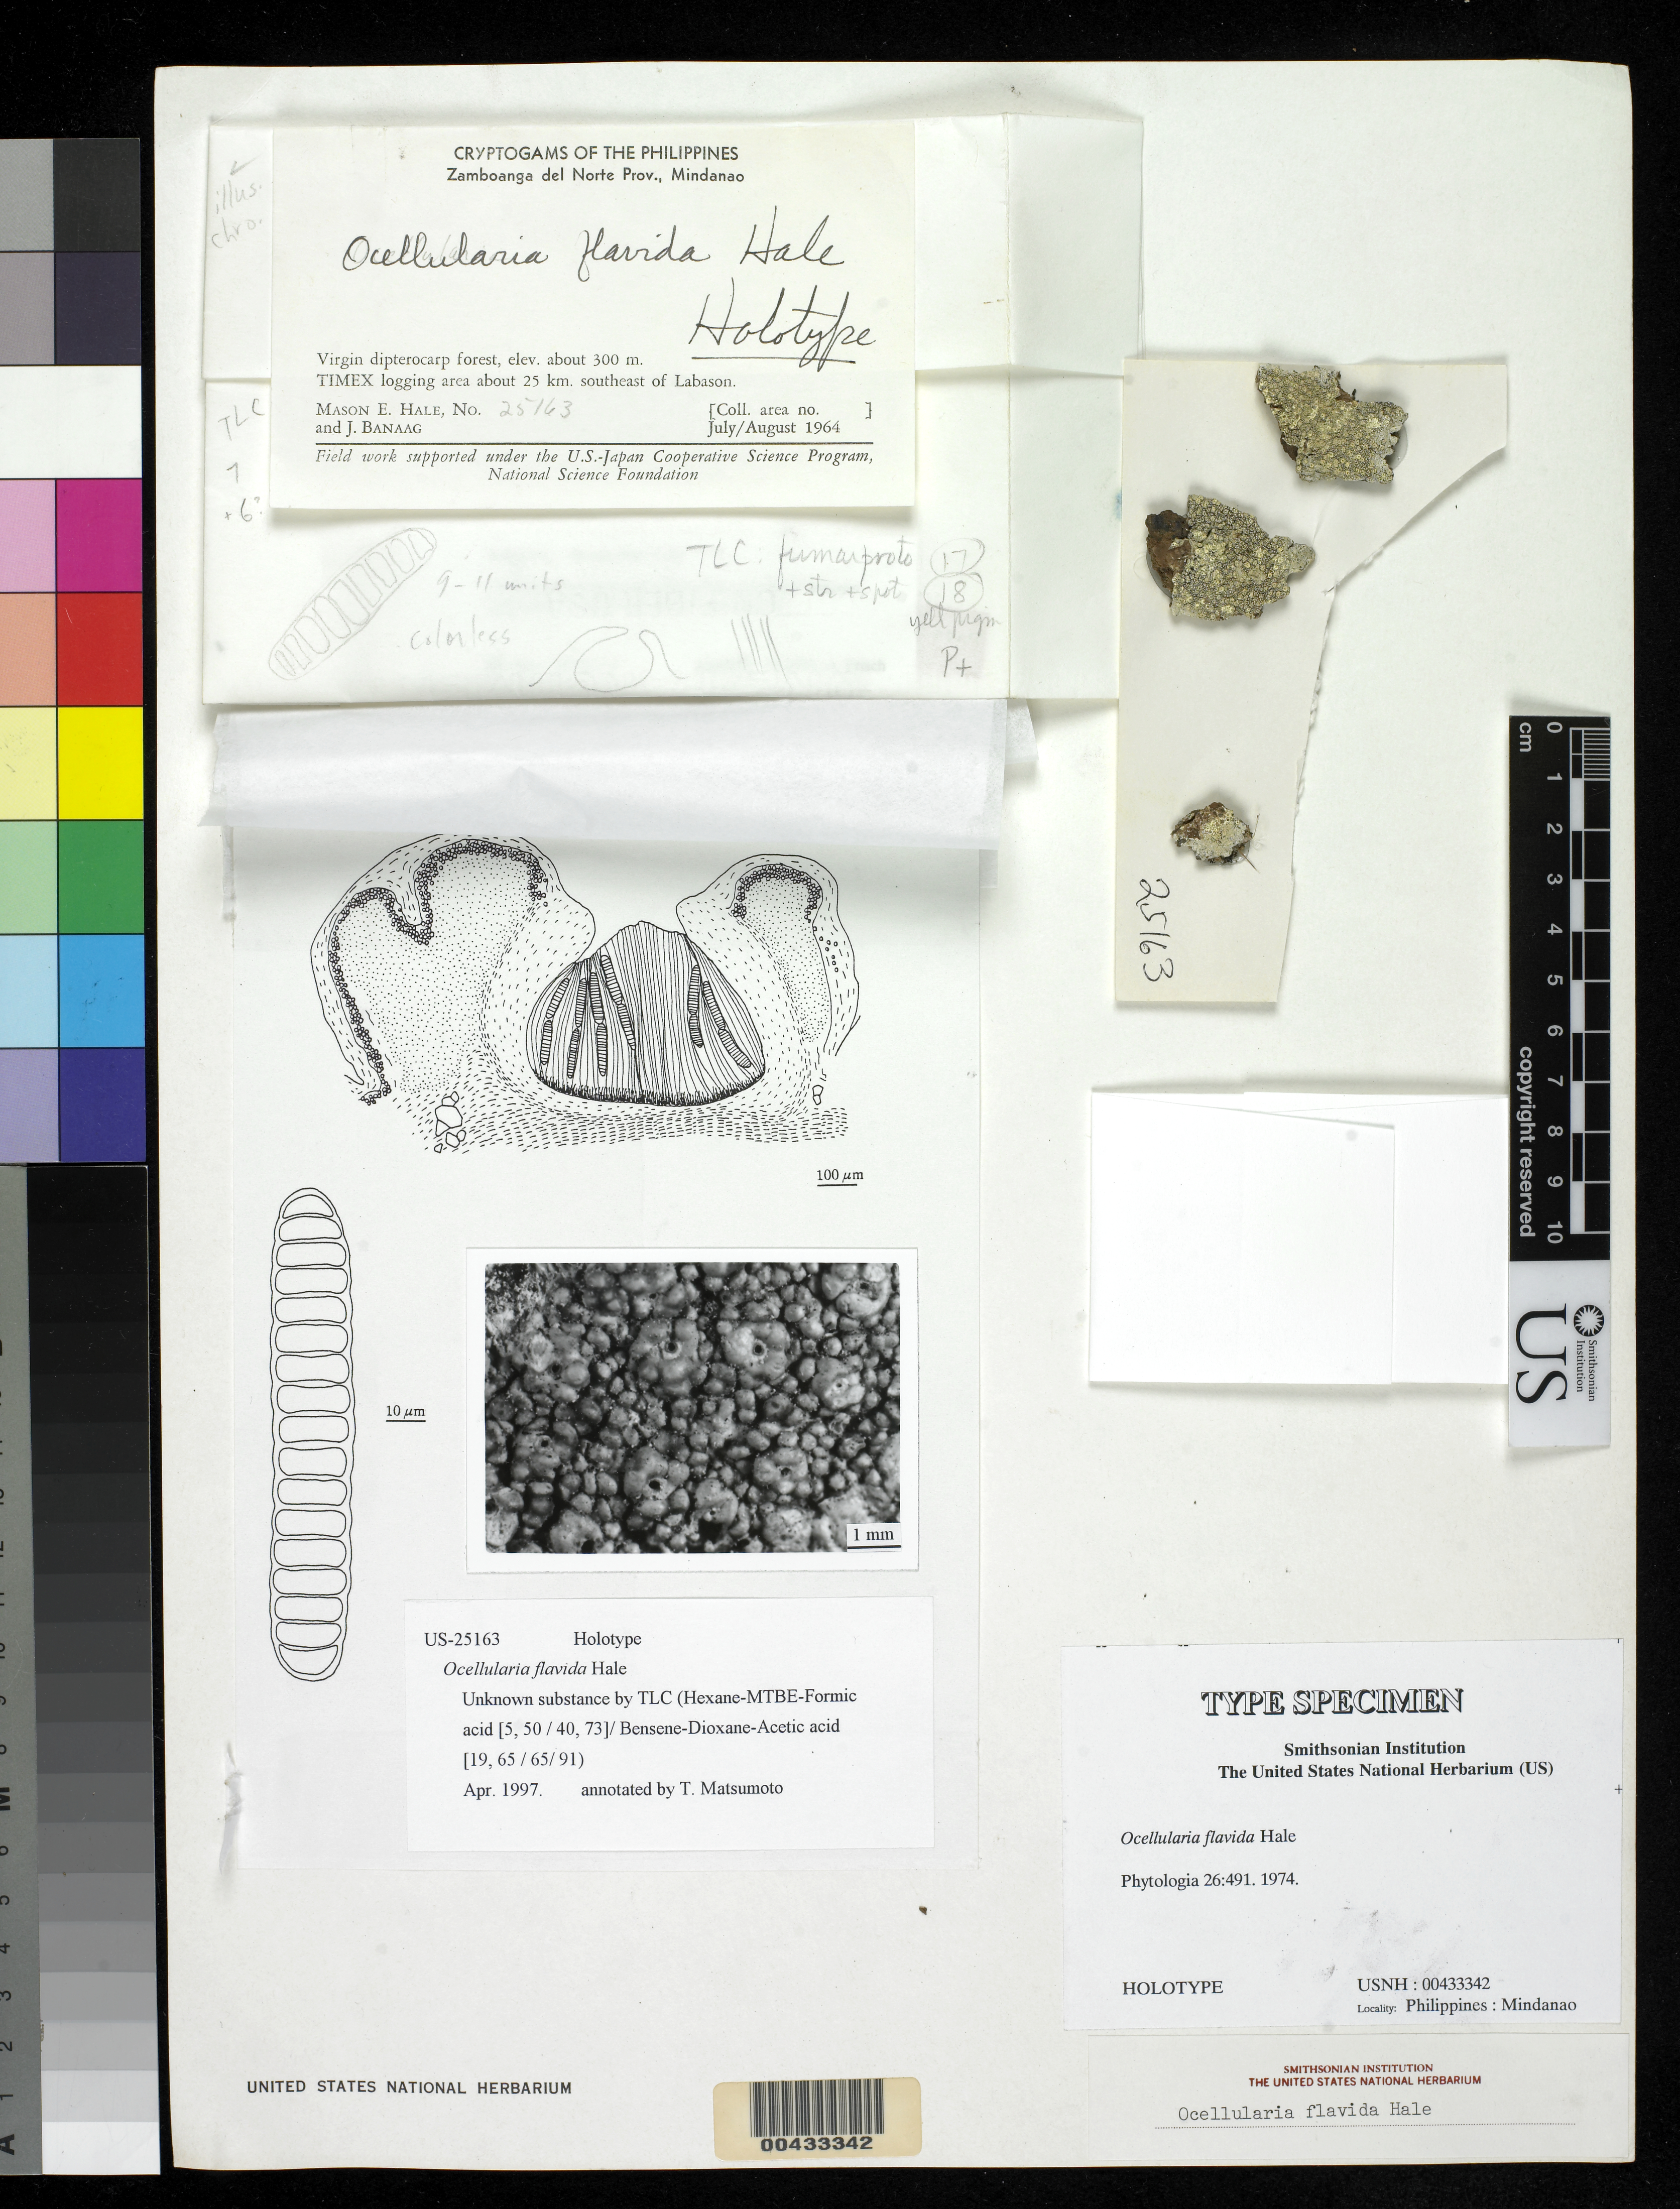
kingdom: Fungi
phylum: Ascomycota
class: Lecanoromycetes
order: Ostropales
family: Graphidaceae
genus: Ocellularia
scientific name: Ocellularia flavida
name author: Hale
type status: Holotype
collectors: M. Hale & J. Banaag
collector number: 25163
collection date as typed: Jul 1964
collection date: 1964-07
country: Philippines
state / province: Zamboanga Peninsula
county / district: Zamboanga del Norte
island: Mindanao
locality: Timex Logging Area about 25 km SE of Labason.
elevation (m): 300